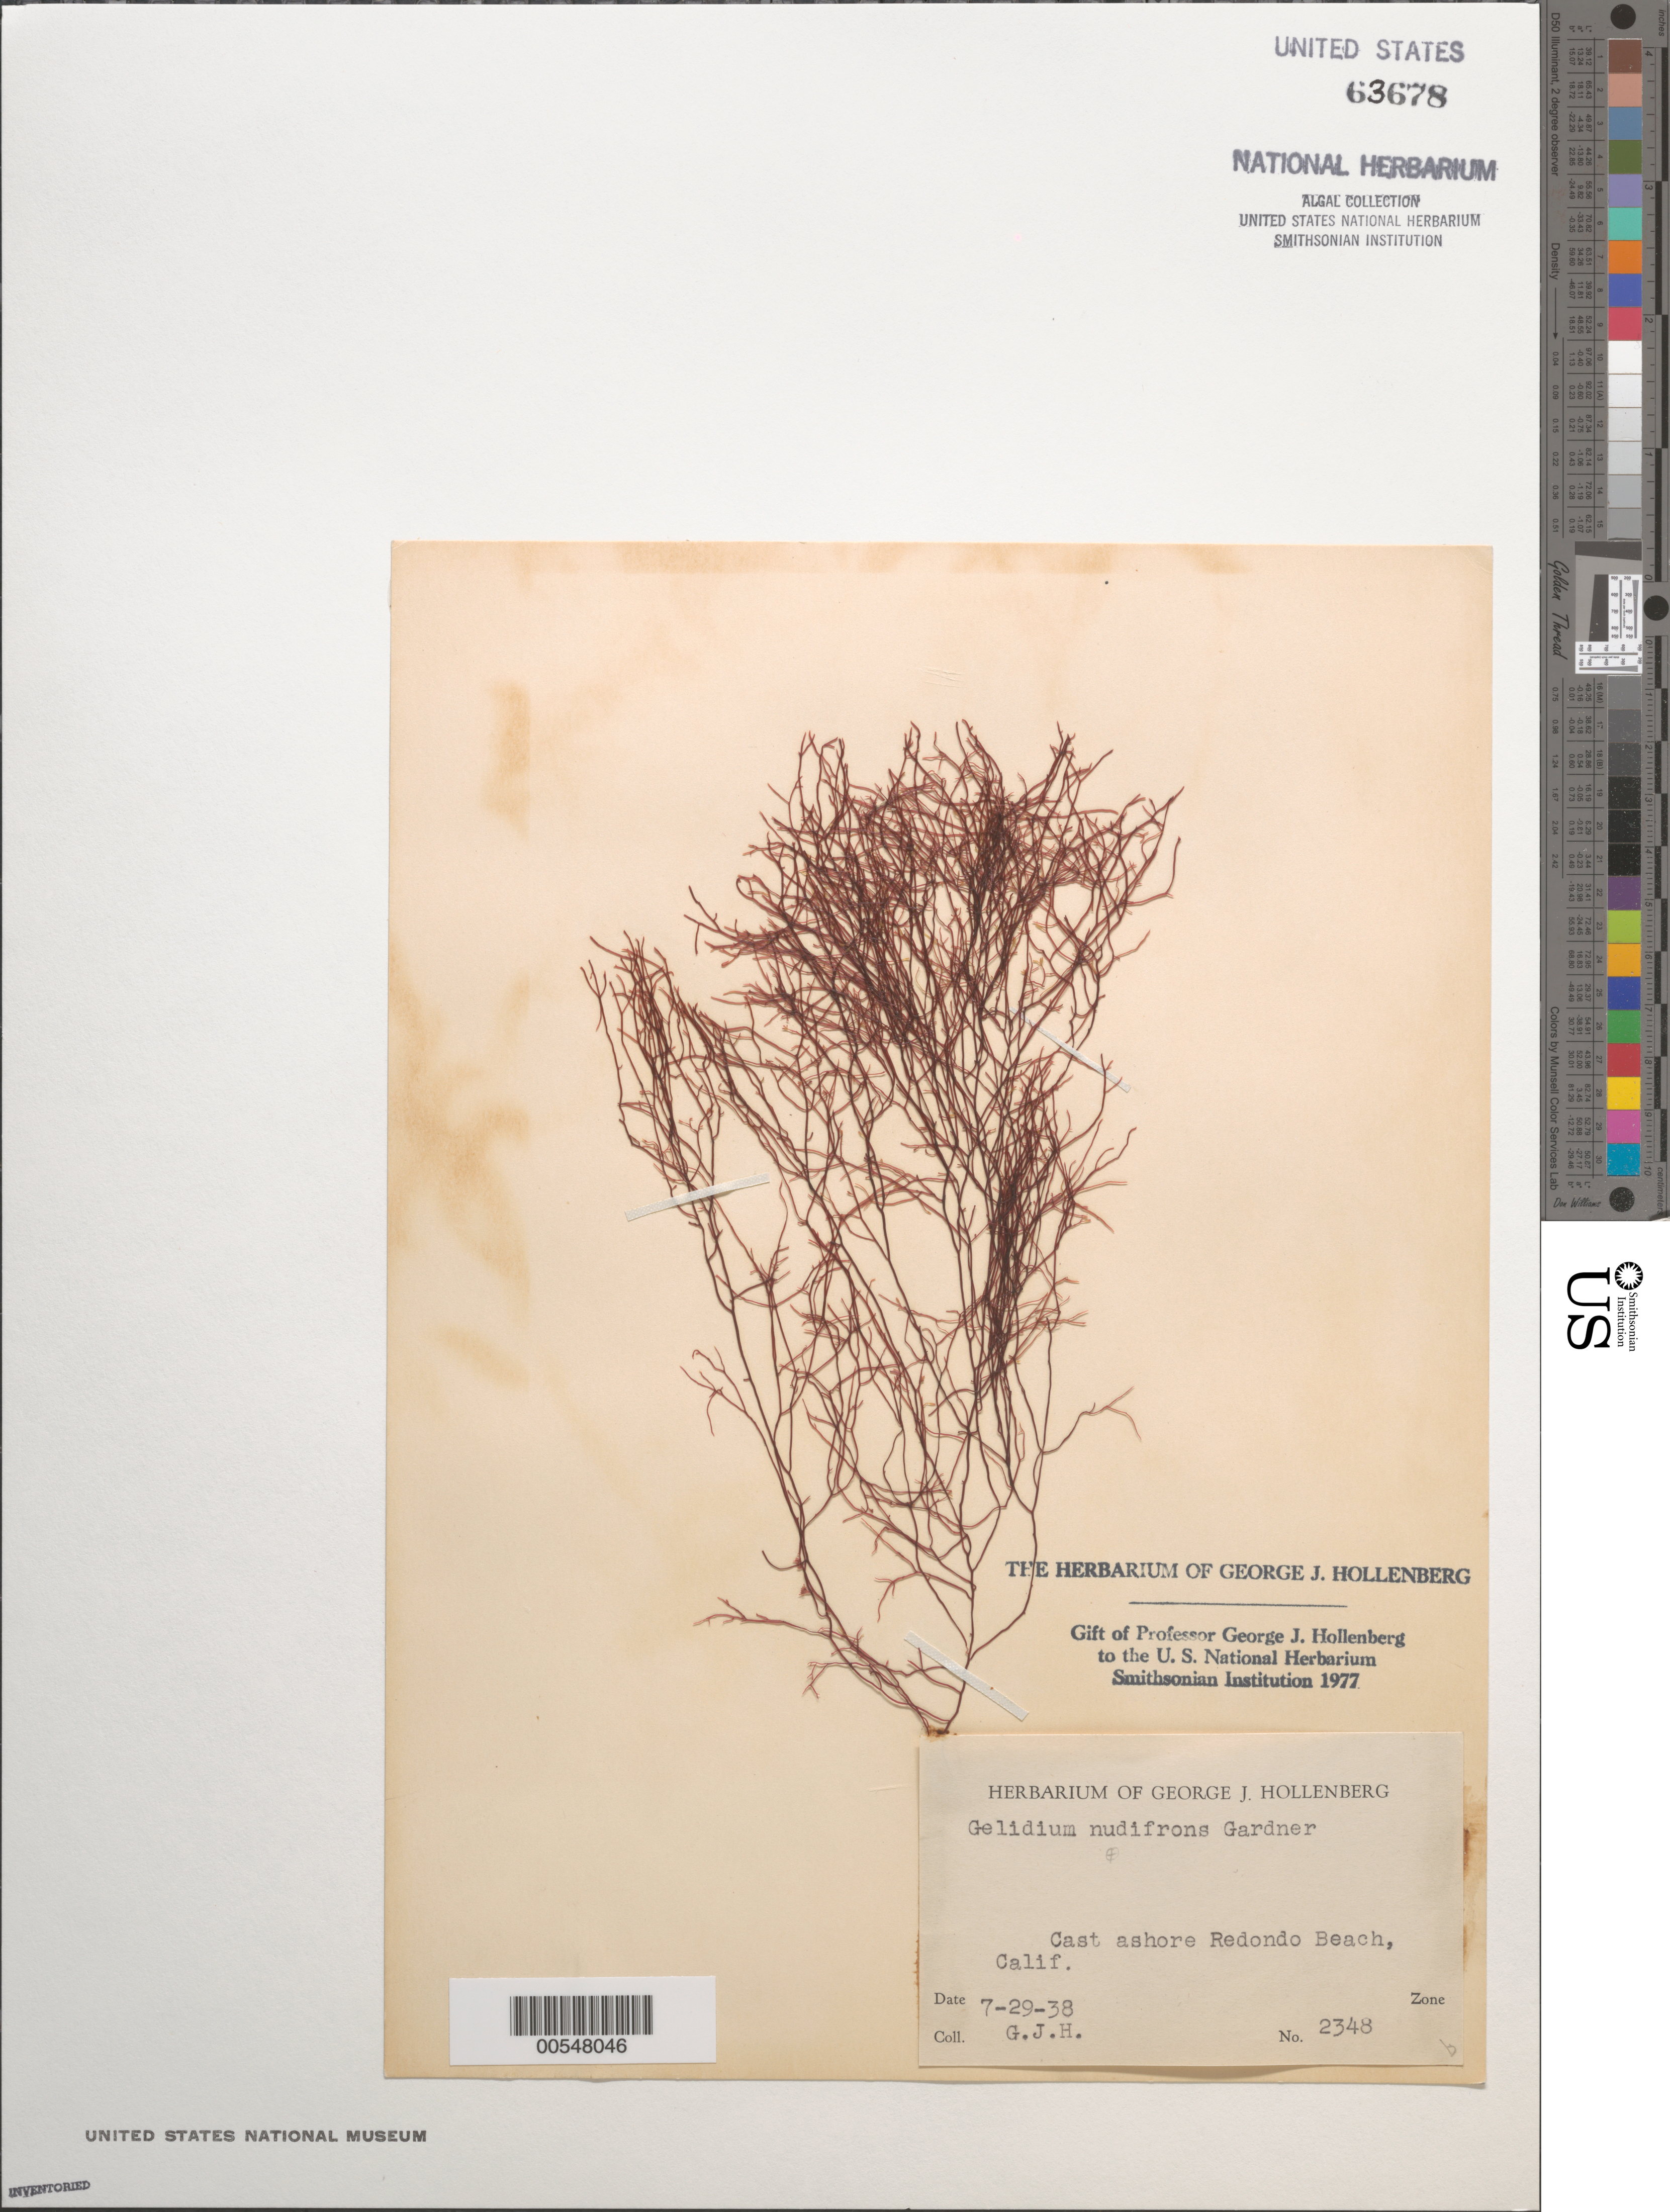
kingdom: Plantae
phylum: Rhodophyta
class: Florideophyceae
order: Gelidiales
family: Gelidiaceae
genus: Gelidium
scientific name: Gelidium nudifrons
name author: N.L. Gardner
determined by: Hollenberg, George J.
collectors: G. Hollenberg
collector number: GJH 2348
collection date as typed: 29 Jul 1938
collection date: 1938-07-29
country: United States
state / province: California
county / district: Los Angeles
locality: Redondo Beach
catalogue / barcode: US 63678